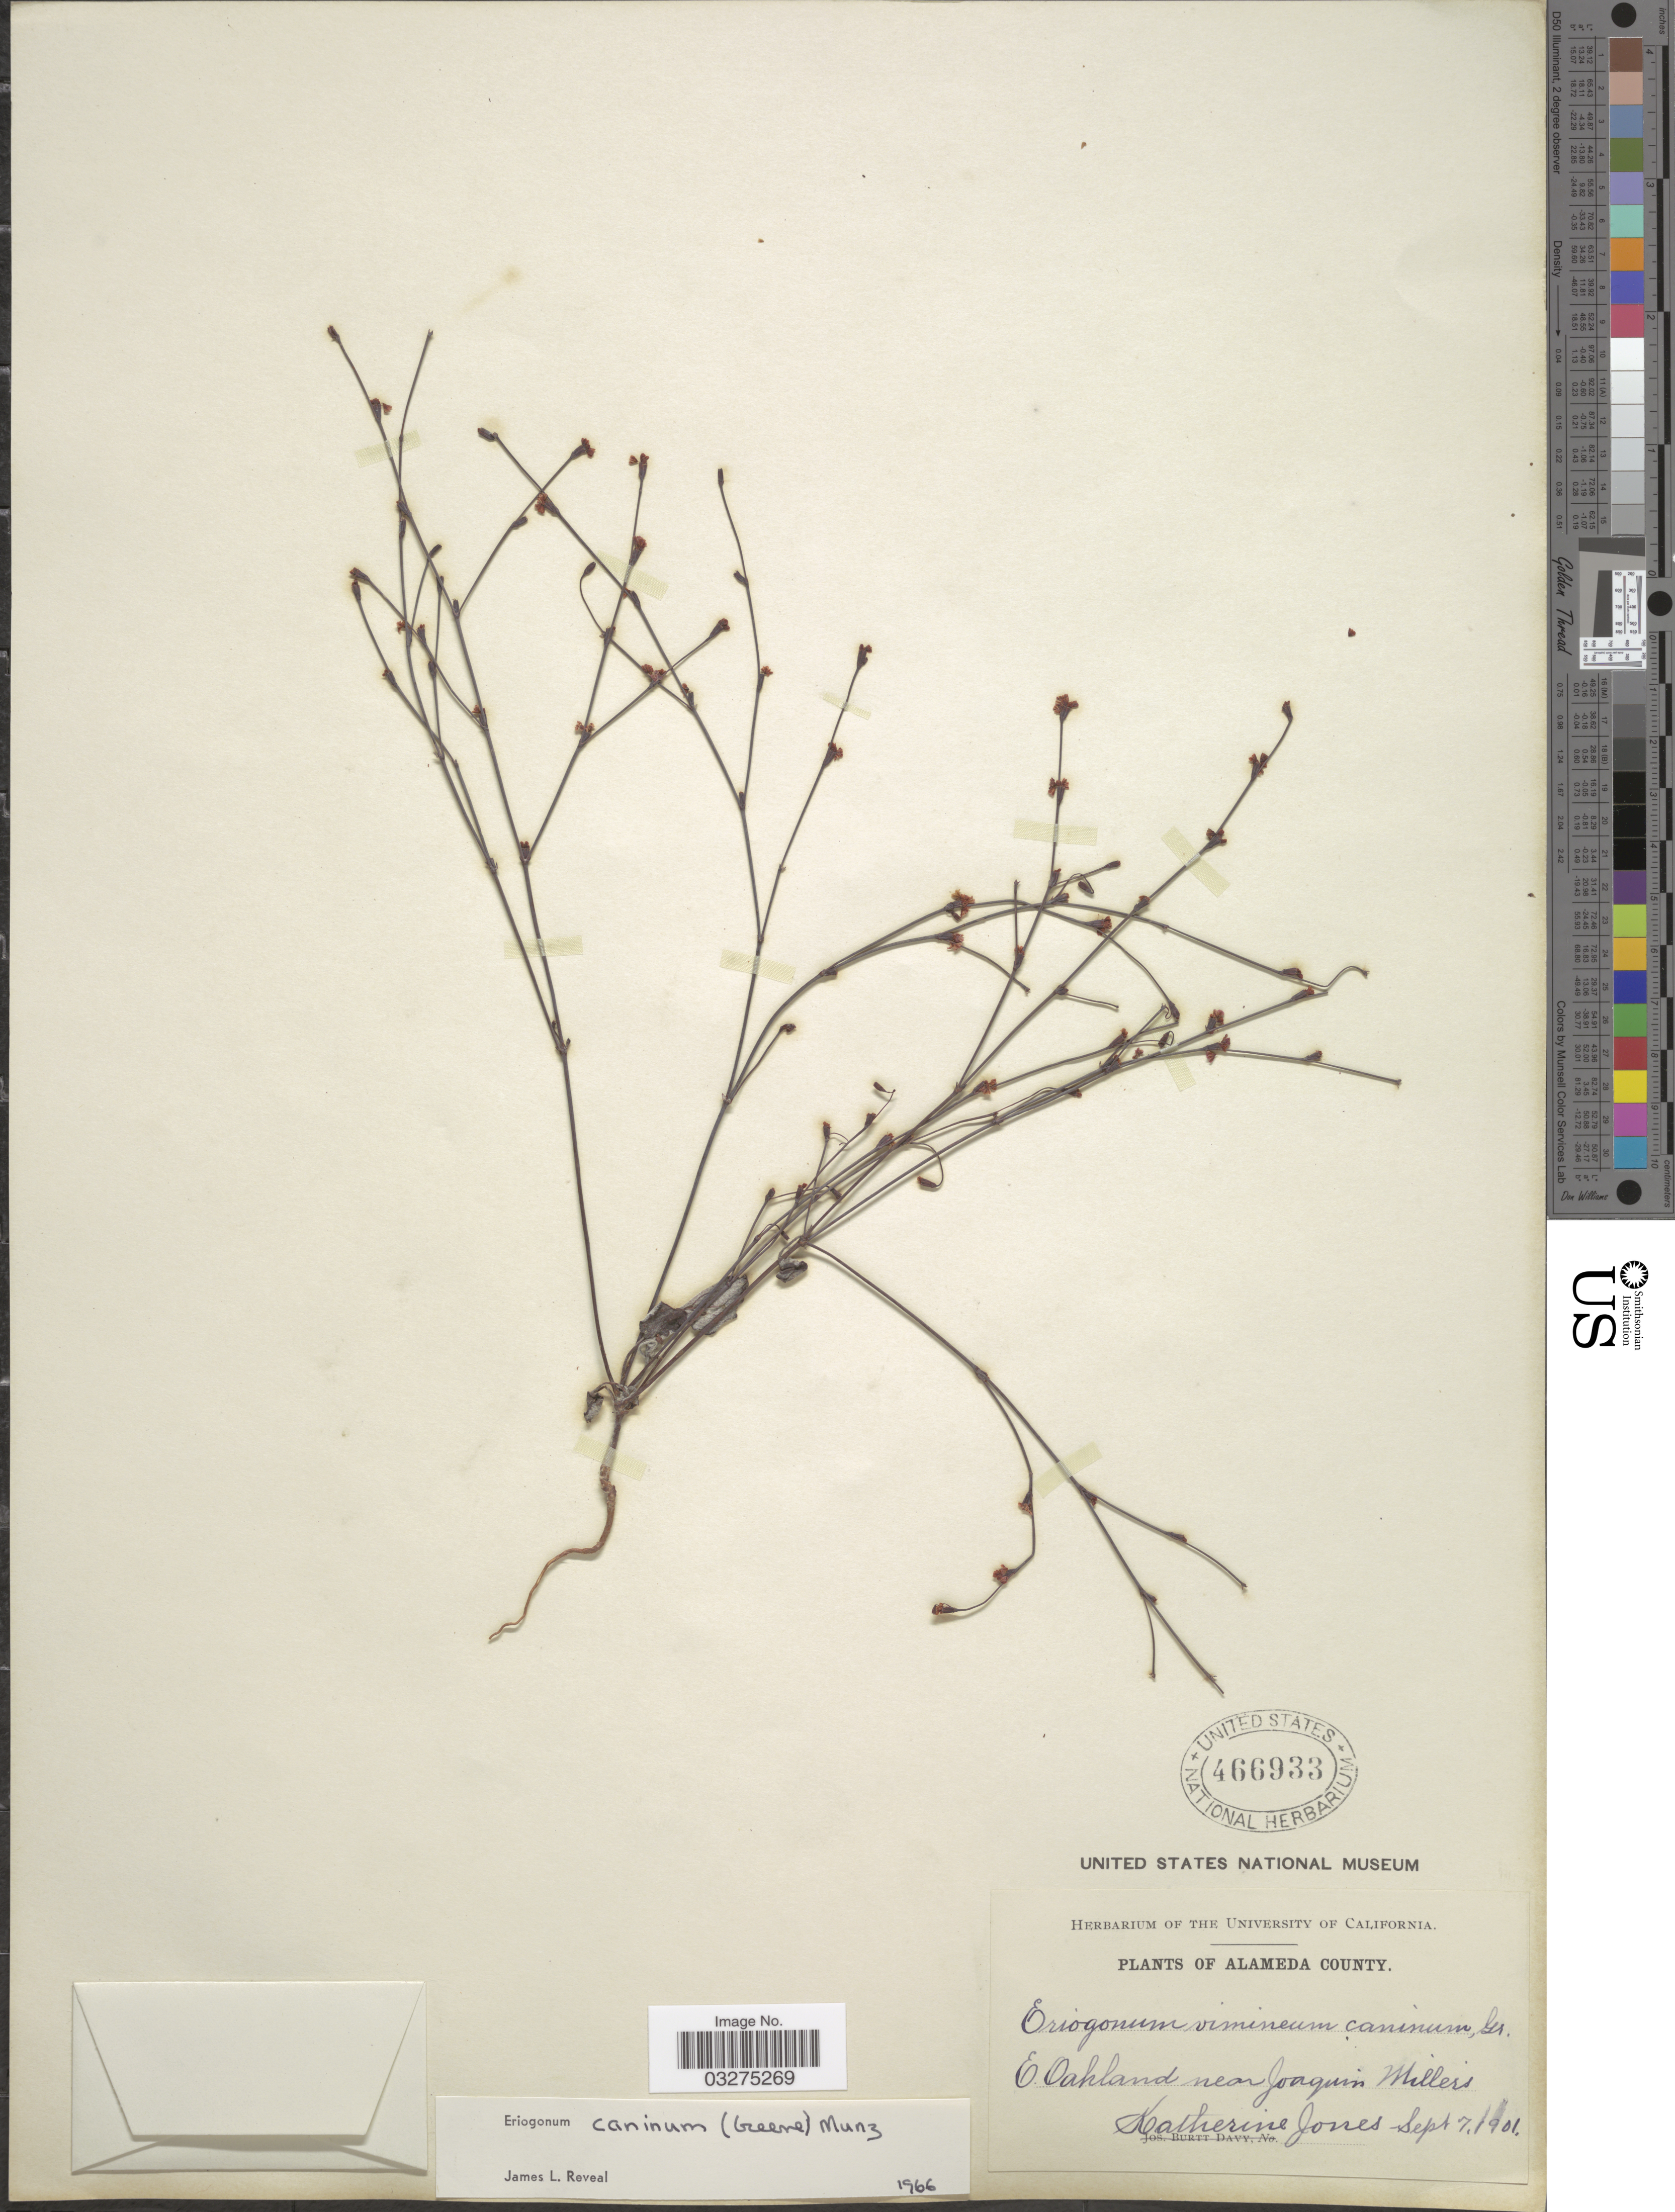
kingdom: Plantae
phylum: Tracheophyta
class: Magnoliopsida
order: Caryophyllales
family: Polygonaceae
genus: Eriogonum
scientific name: Eriogonum caninum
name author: (Greene) Munz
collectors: K. Jones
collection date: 1901-09-07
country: United States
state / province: California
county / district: Alameda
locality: Alameda County. E. Oakland near Joaquin Millers.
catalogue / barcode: US 466933